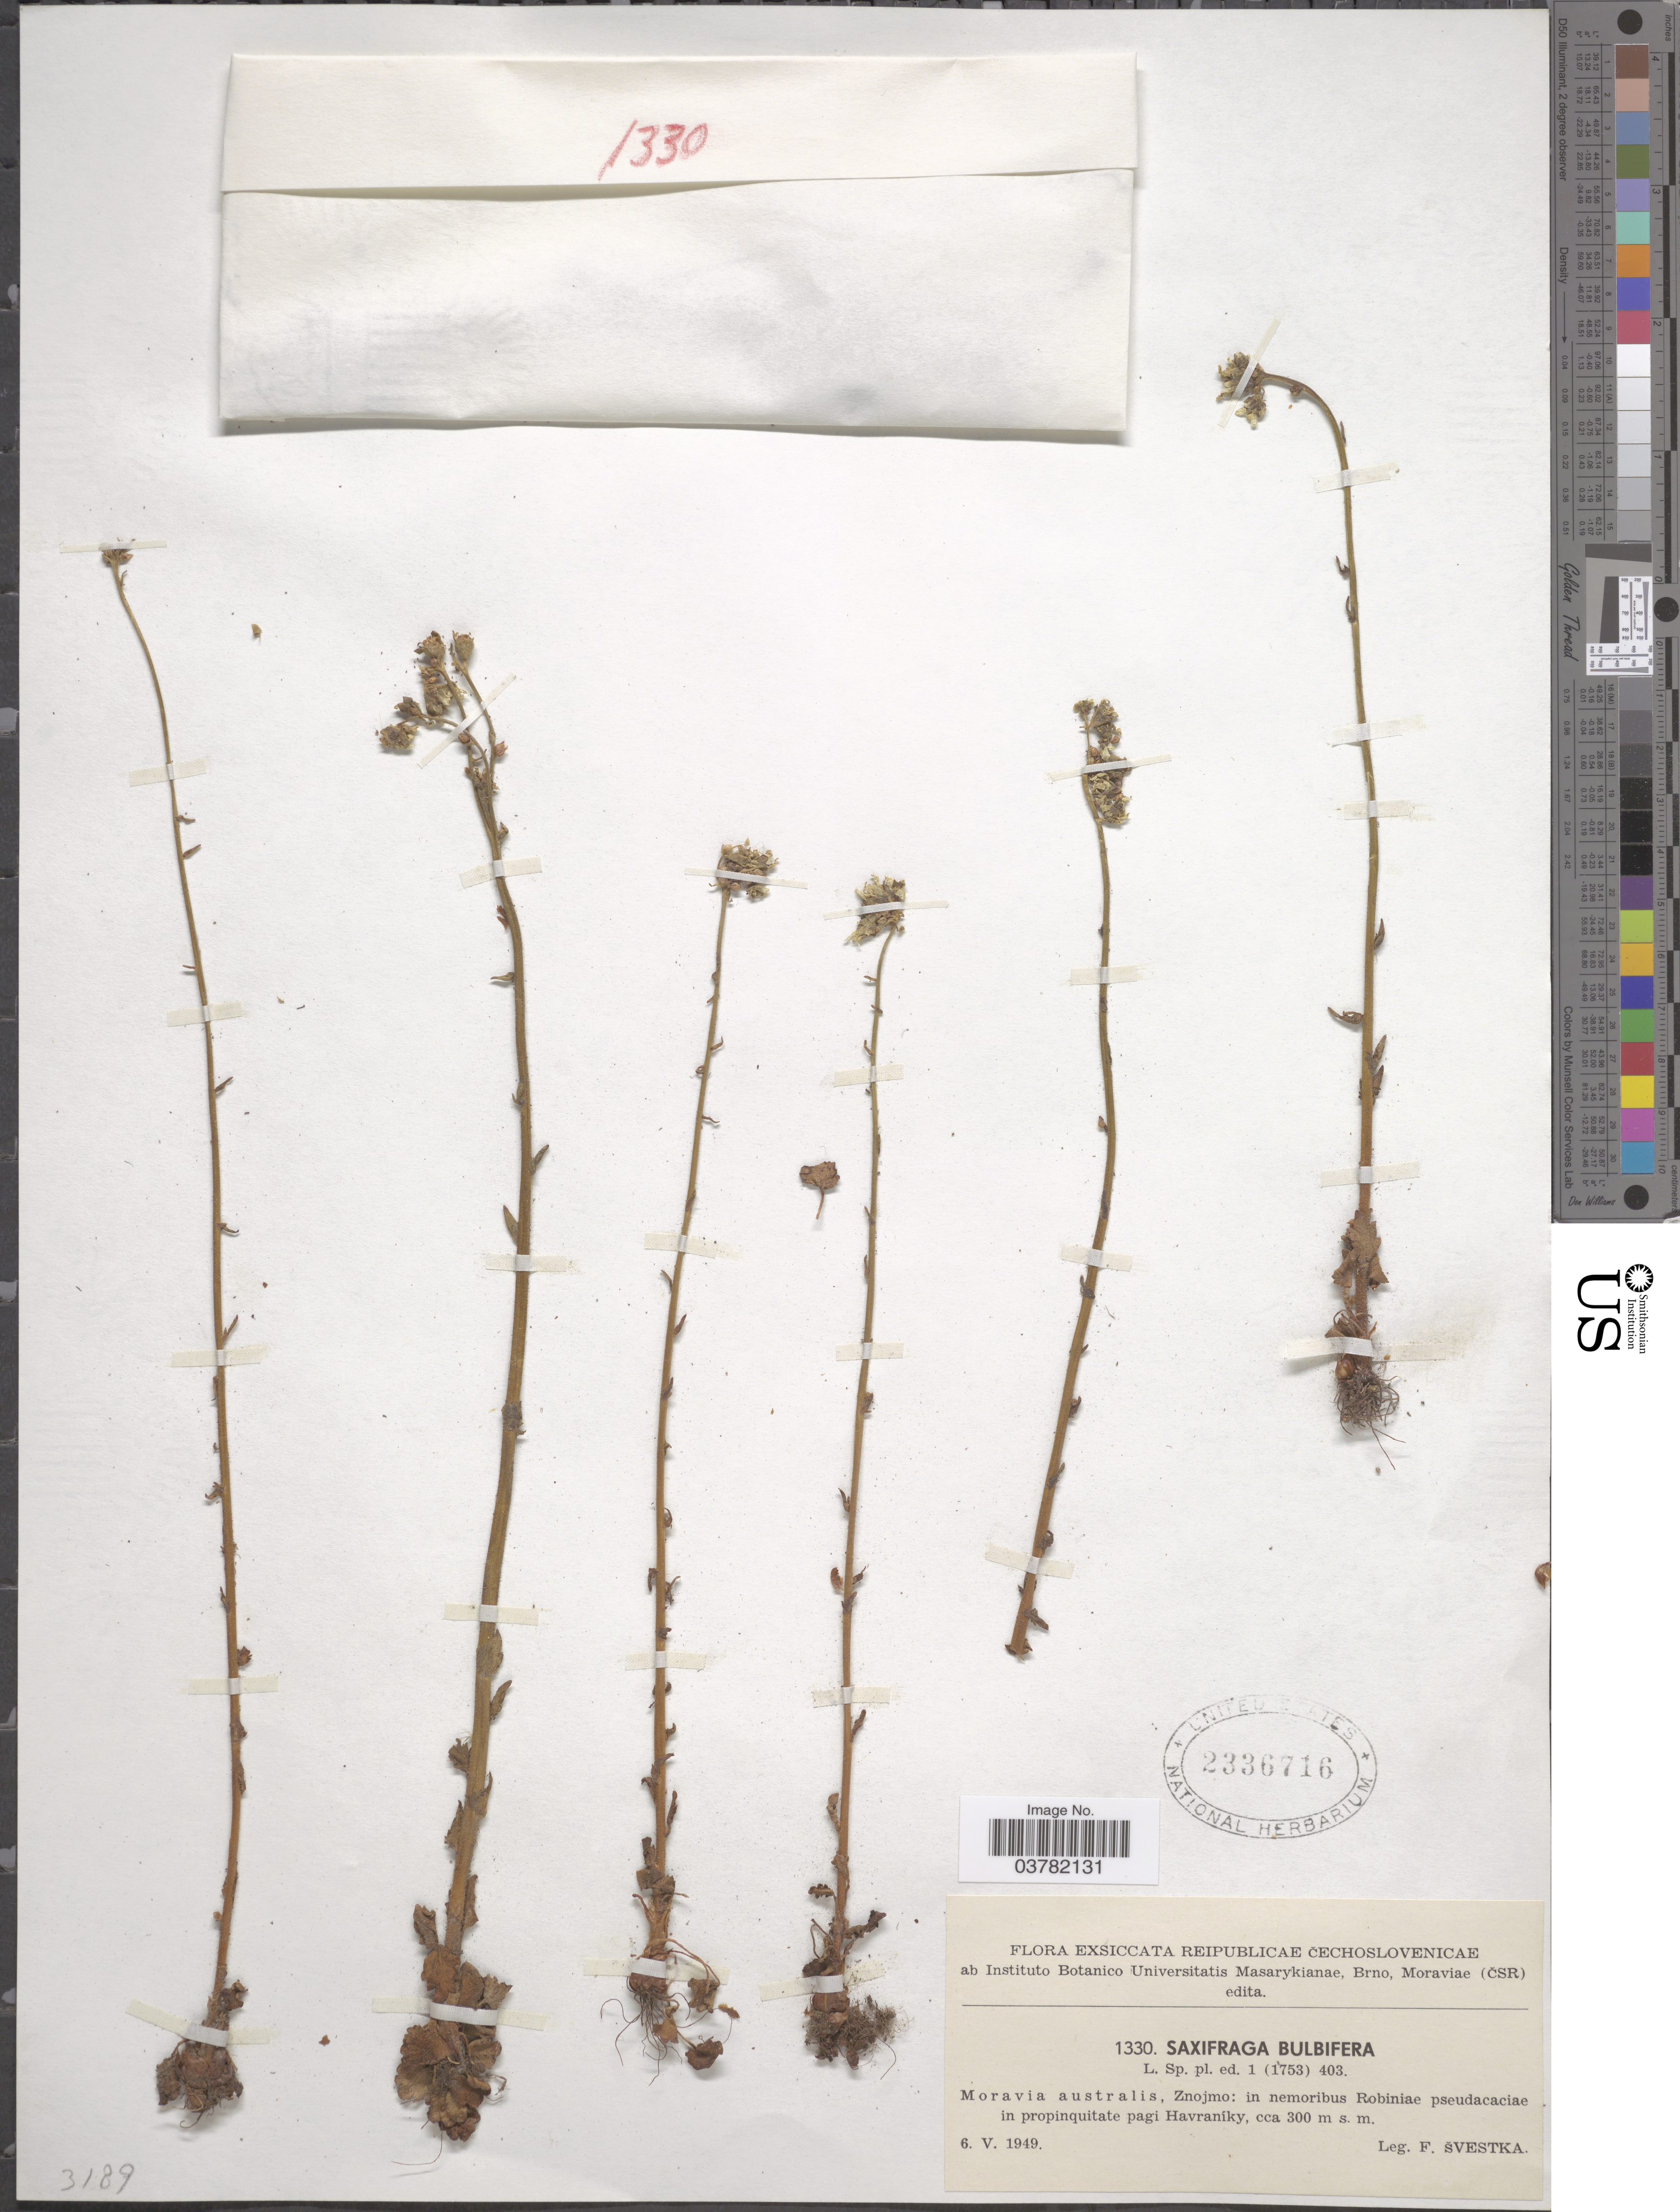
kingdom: Plantae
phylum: Tracheophyta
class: Magnoliopsida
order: Saxifragales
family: Saxifragaceae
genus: Saxifraga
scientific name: Saxifraga bulbifera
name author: L.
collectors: F. Svestka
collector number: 1330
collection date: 1949-05-06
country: Czechia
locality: Reipublica Čechoslovenicae. Moravia australis, Znojmo: in nemoribus Robiniae pseudacaciae in propinquitate pagi Havraníky.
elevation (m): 300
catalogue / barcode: US 2336716